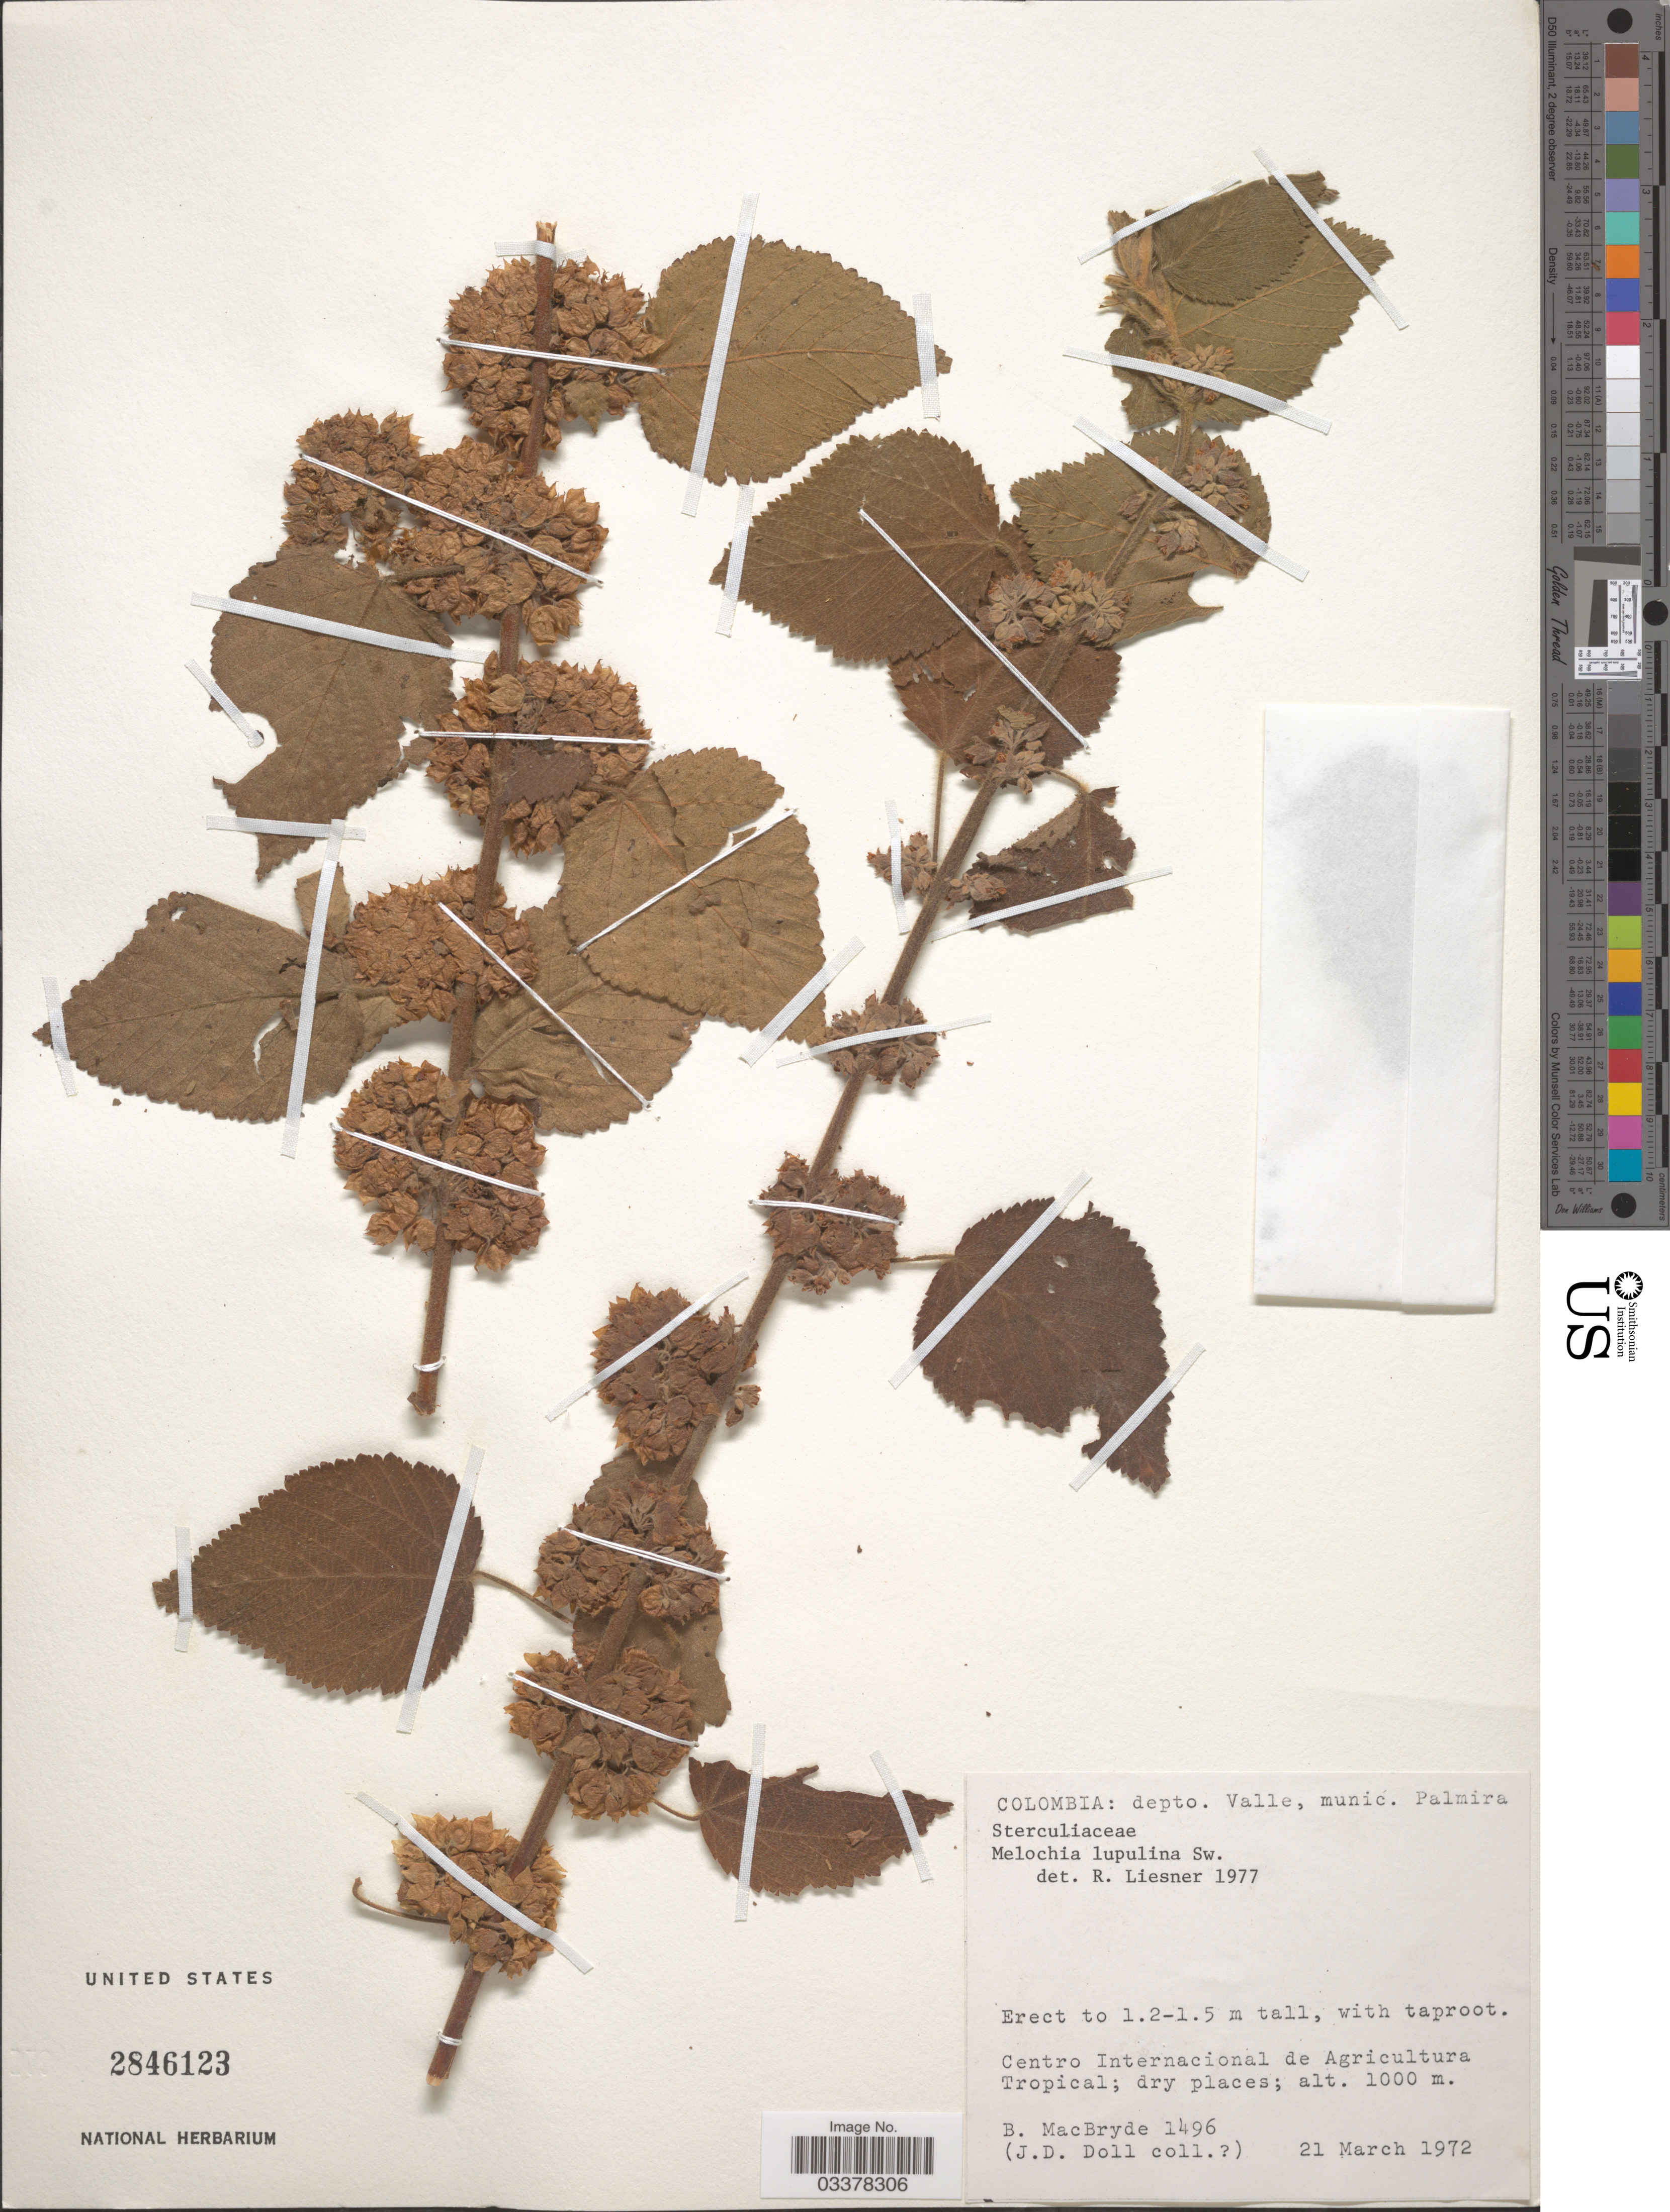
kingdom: Plantae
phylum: Tracheophyta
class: Magnoliopsida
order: Malvales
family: Malvaceae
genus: Melochia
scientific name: Melochia lupulina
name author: Sw.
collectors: B. MacBryde & J. Doll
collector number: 1496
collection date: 1972-03-21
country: Colombia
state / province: Valle del Cauca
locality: Depto. Valle, munic. Palmira. Centro Internacional de Agricultura Tropical.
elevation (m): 1000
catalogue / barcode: US 2846123